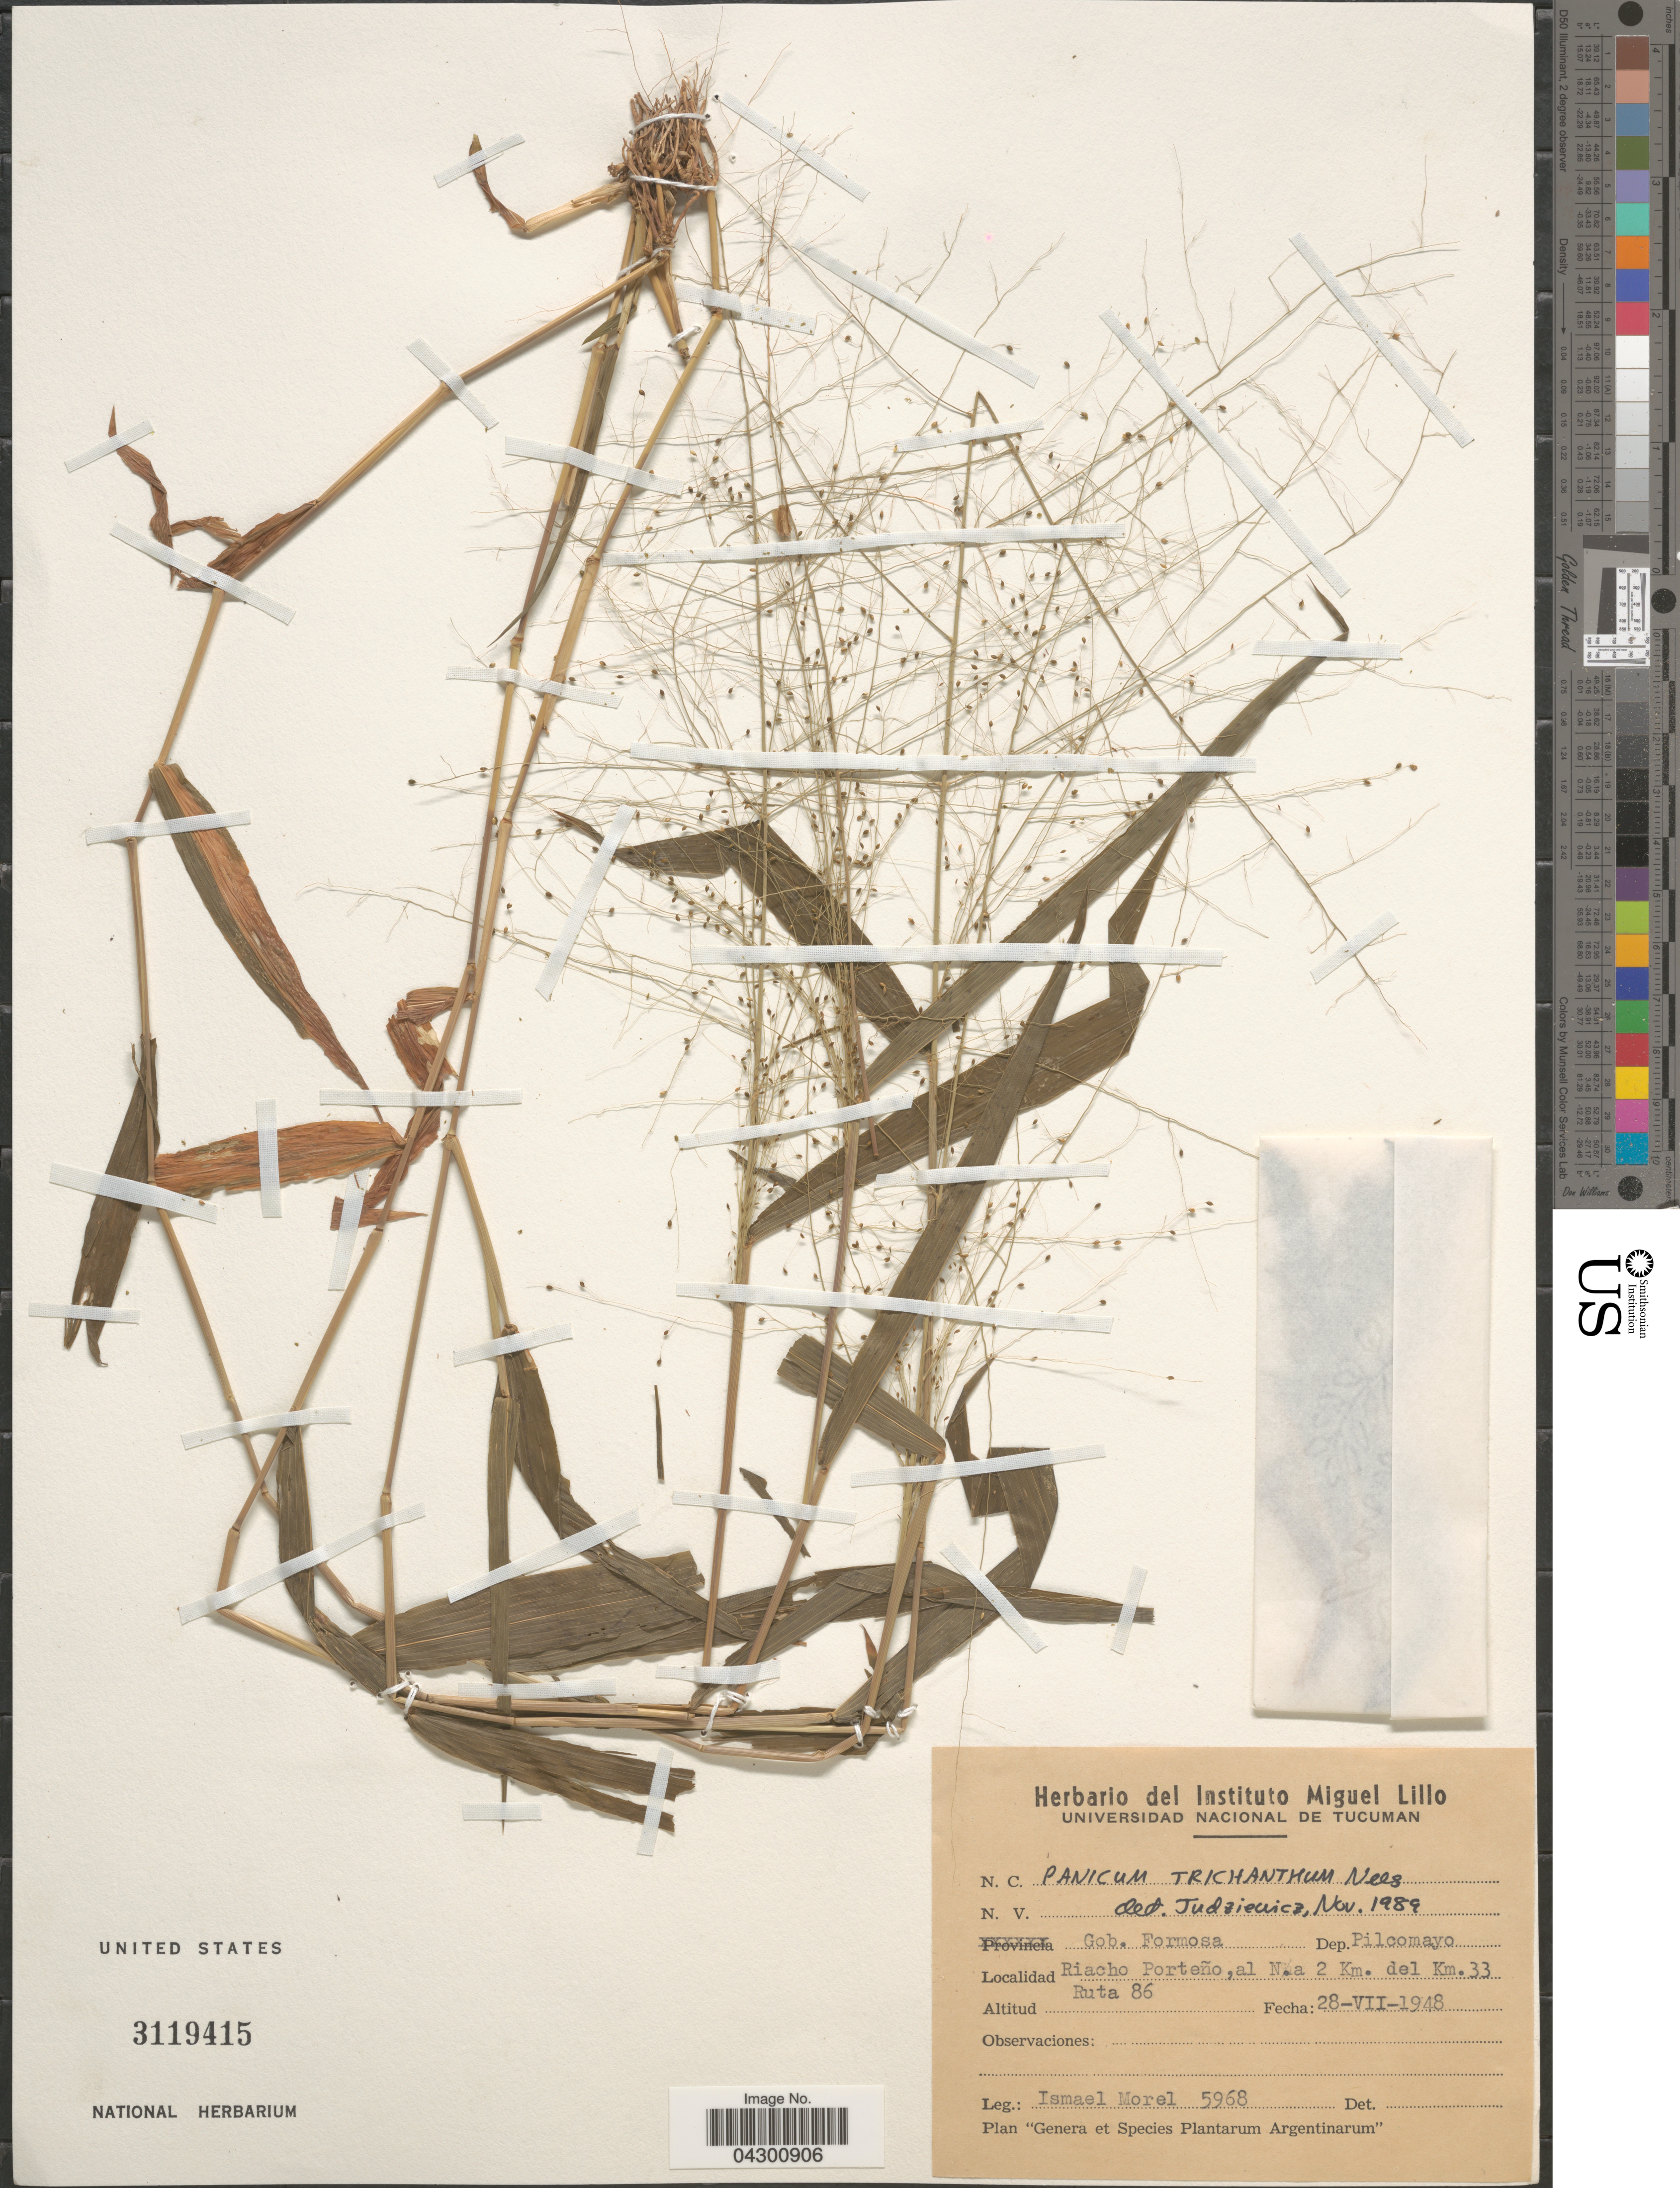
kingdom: Plantae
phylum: Tracheophyta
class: Liliopsida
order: Poales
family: Poaceae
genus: Panicum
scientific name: Panicum trichanthum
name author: Nees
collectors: I. Morel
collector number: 5968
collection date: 1948-07-28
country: Argentina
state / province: Formosa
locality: Gob. Formosa Dep. Pilcomayo. Riacho Porteño, al N.a 2 Km. el Km.33 Ruta 86.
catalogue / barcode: US 3119415